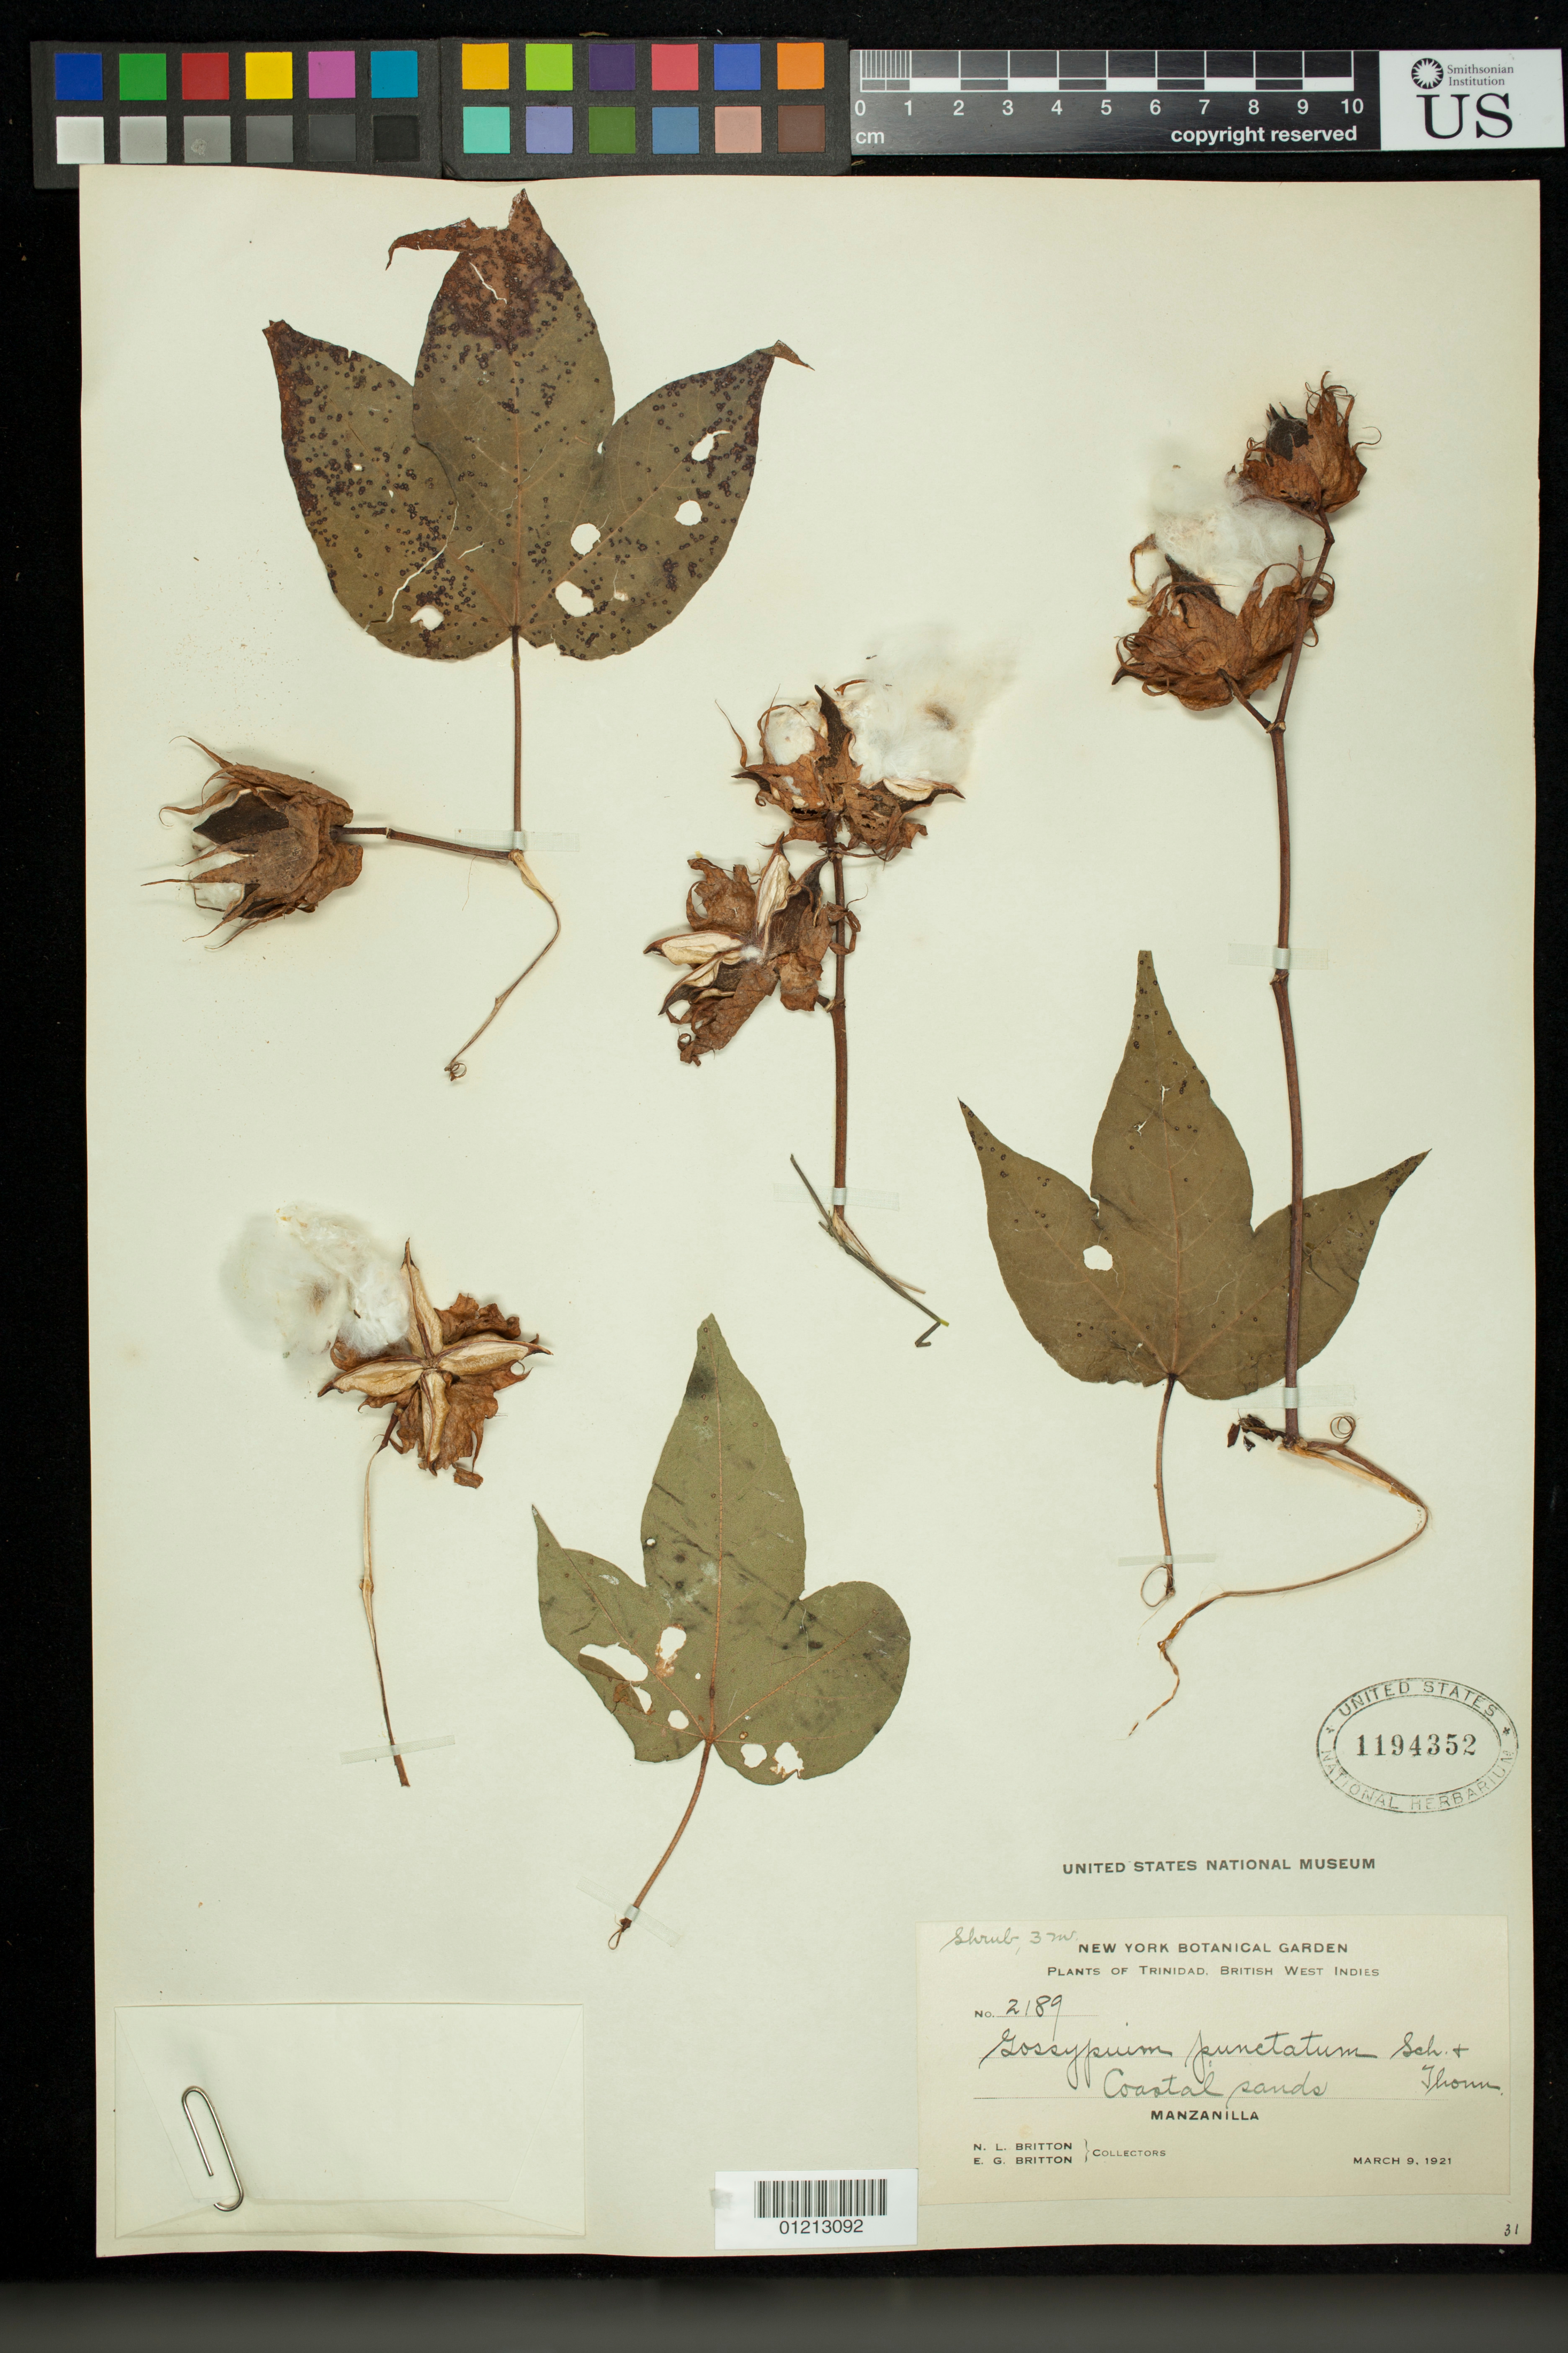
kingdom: Plantae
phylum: Tracheophyta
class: Magnoliopsida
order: Malvales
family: Malvaceae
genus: Gossypium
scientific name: Gossypium peruvianum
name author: Cav.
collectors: N. Britton & E. G. Britton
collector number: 2189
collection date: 1921-03-09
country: Trinidad and Tobago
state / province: Sangre Grande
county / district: Manzanilla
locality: Coastal sands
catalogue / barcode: US 1194352